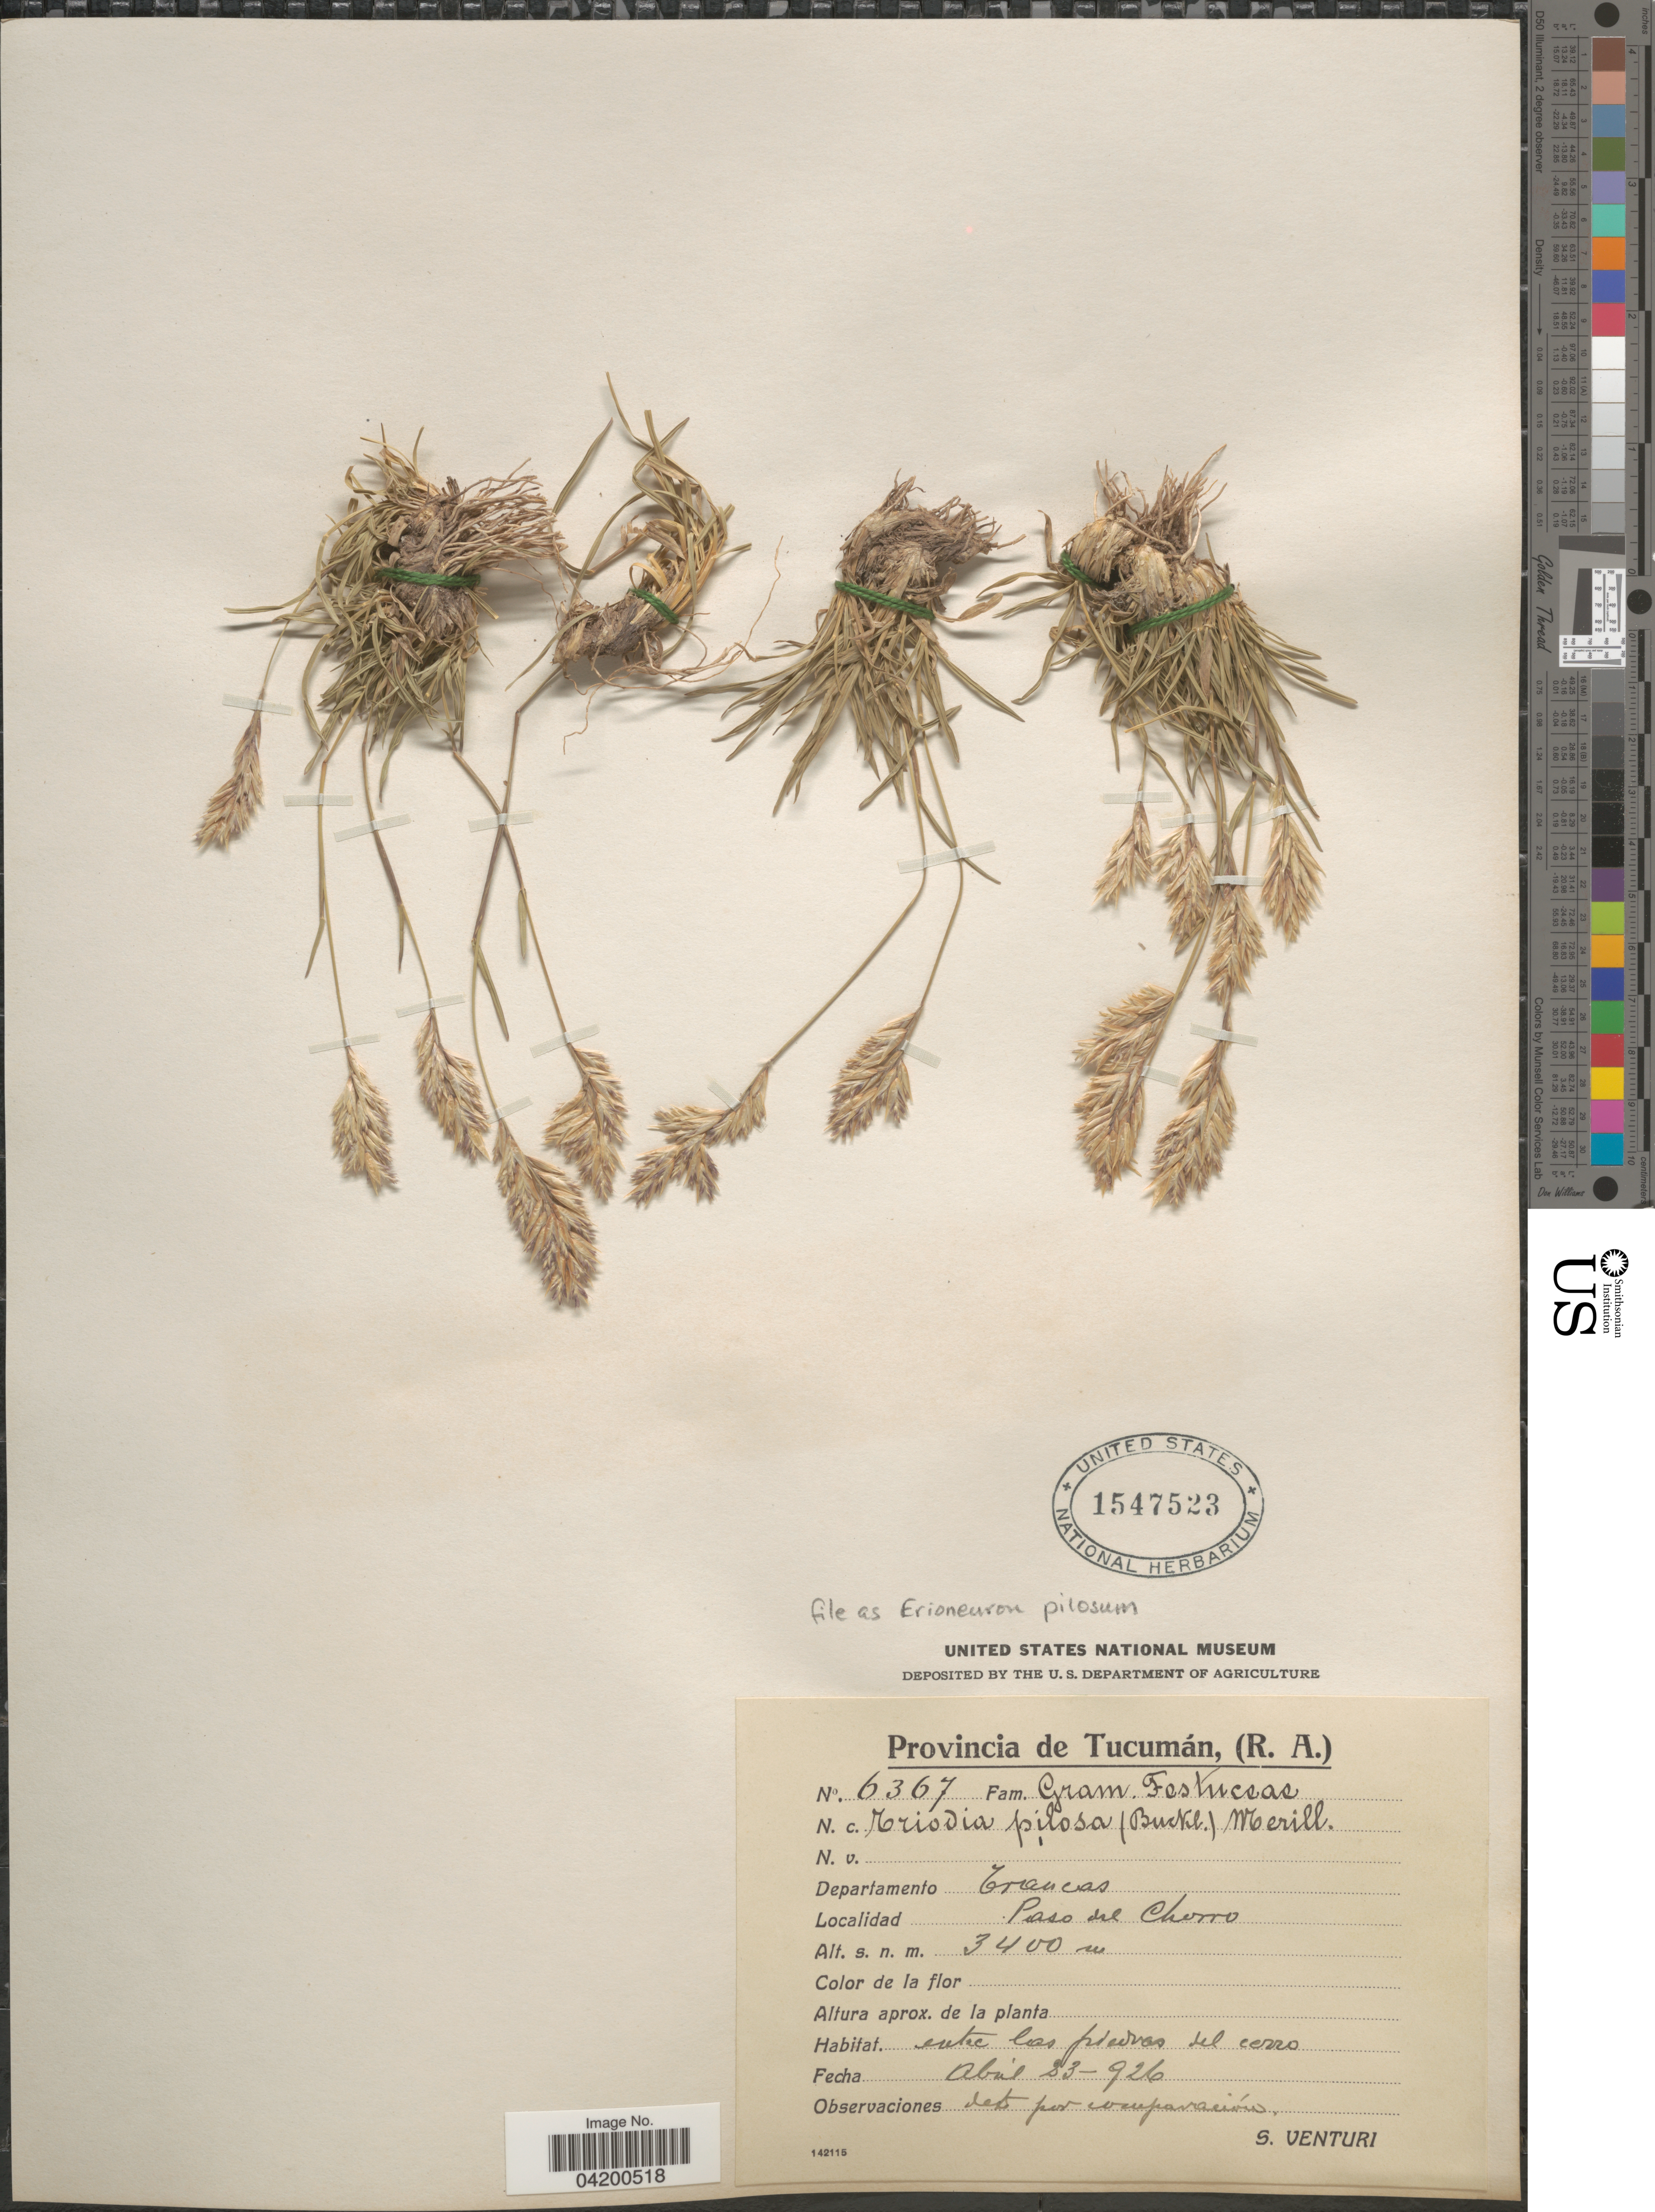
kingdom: Plantae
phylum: Tracheophyta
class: Liliopsida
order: Poales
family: Poaceae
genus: Erioneuron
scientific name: Erioneuron pilosum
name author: (Buckley) Nash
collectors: S. Venturi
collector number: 6367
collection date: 1926-04-23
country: Argentina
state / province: Tucuman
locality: Departamento Trancas. Paso del Chorro.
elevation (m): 3400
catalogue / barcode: US 1547523